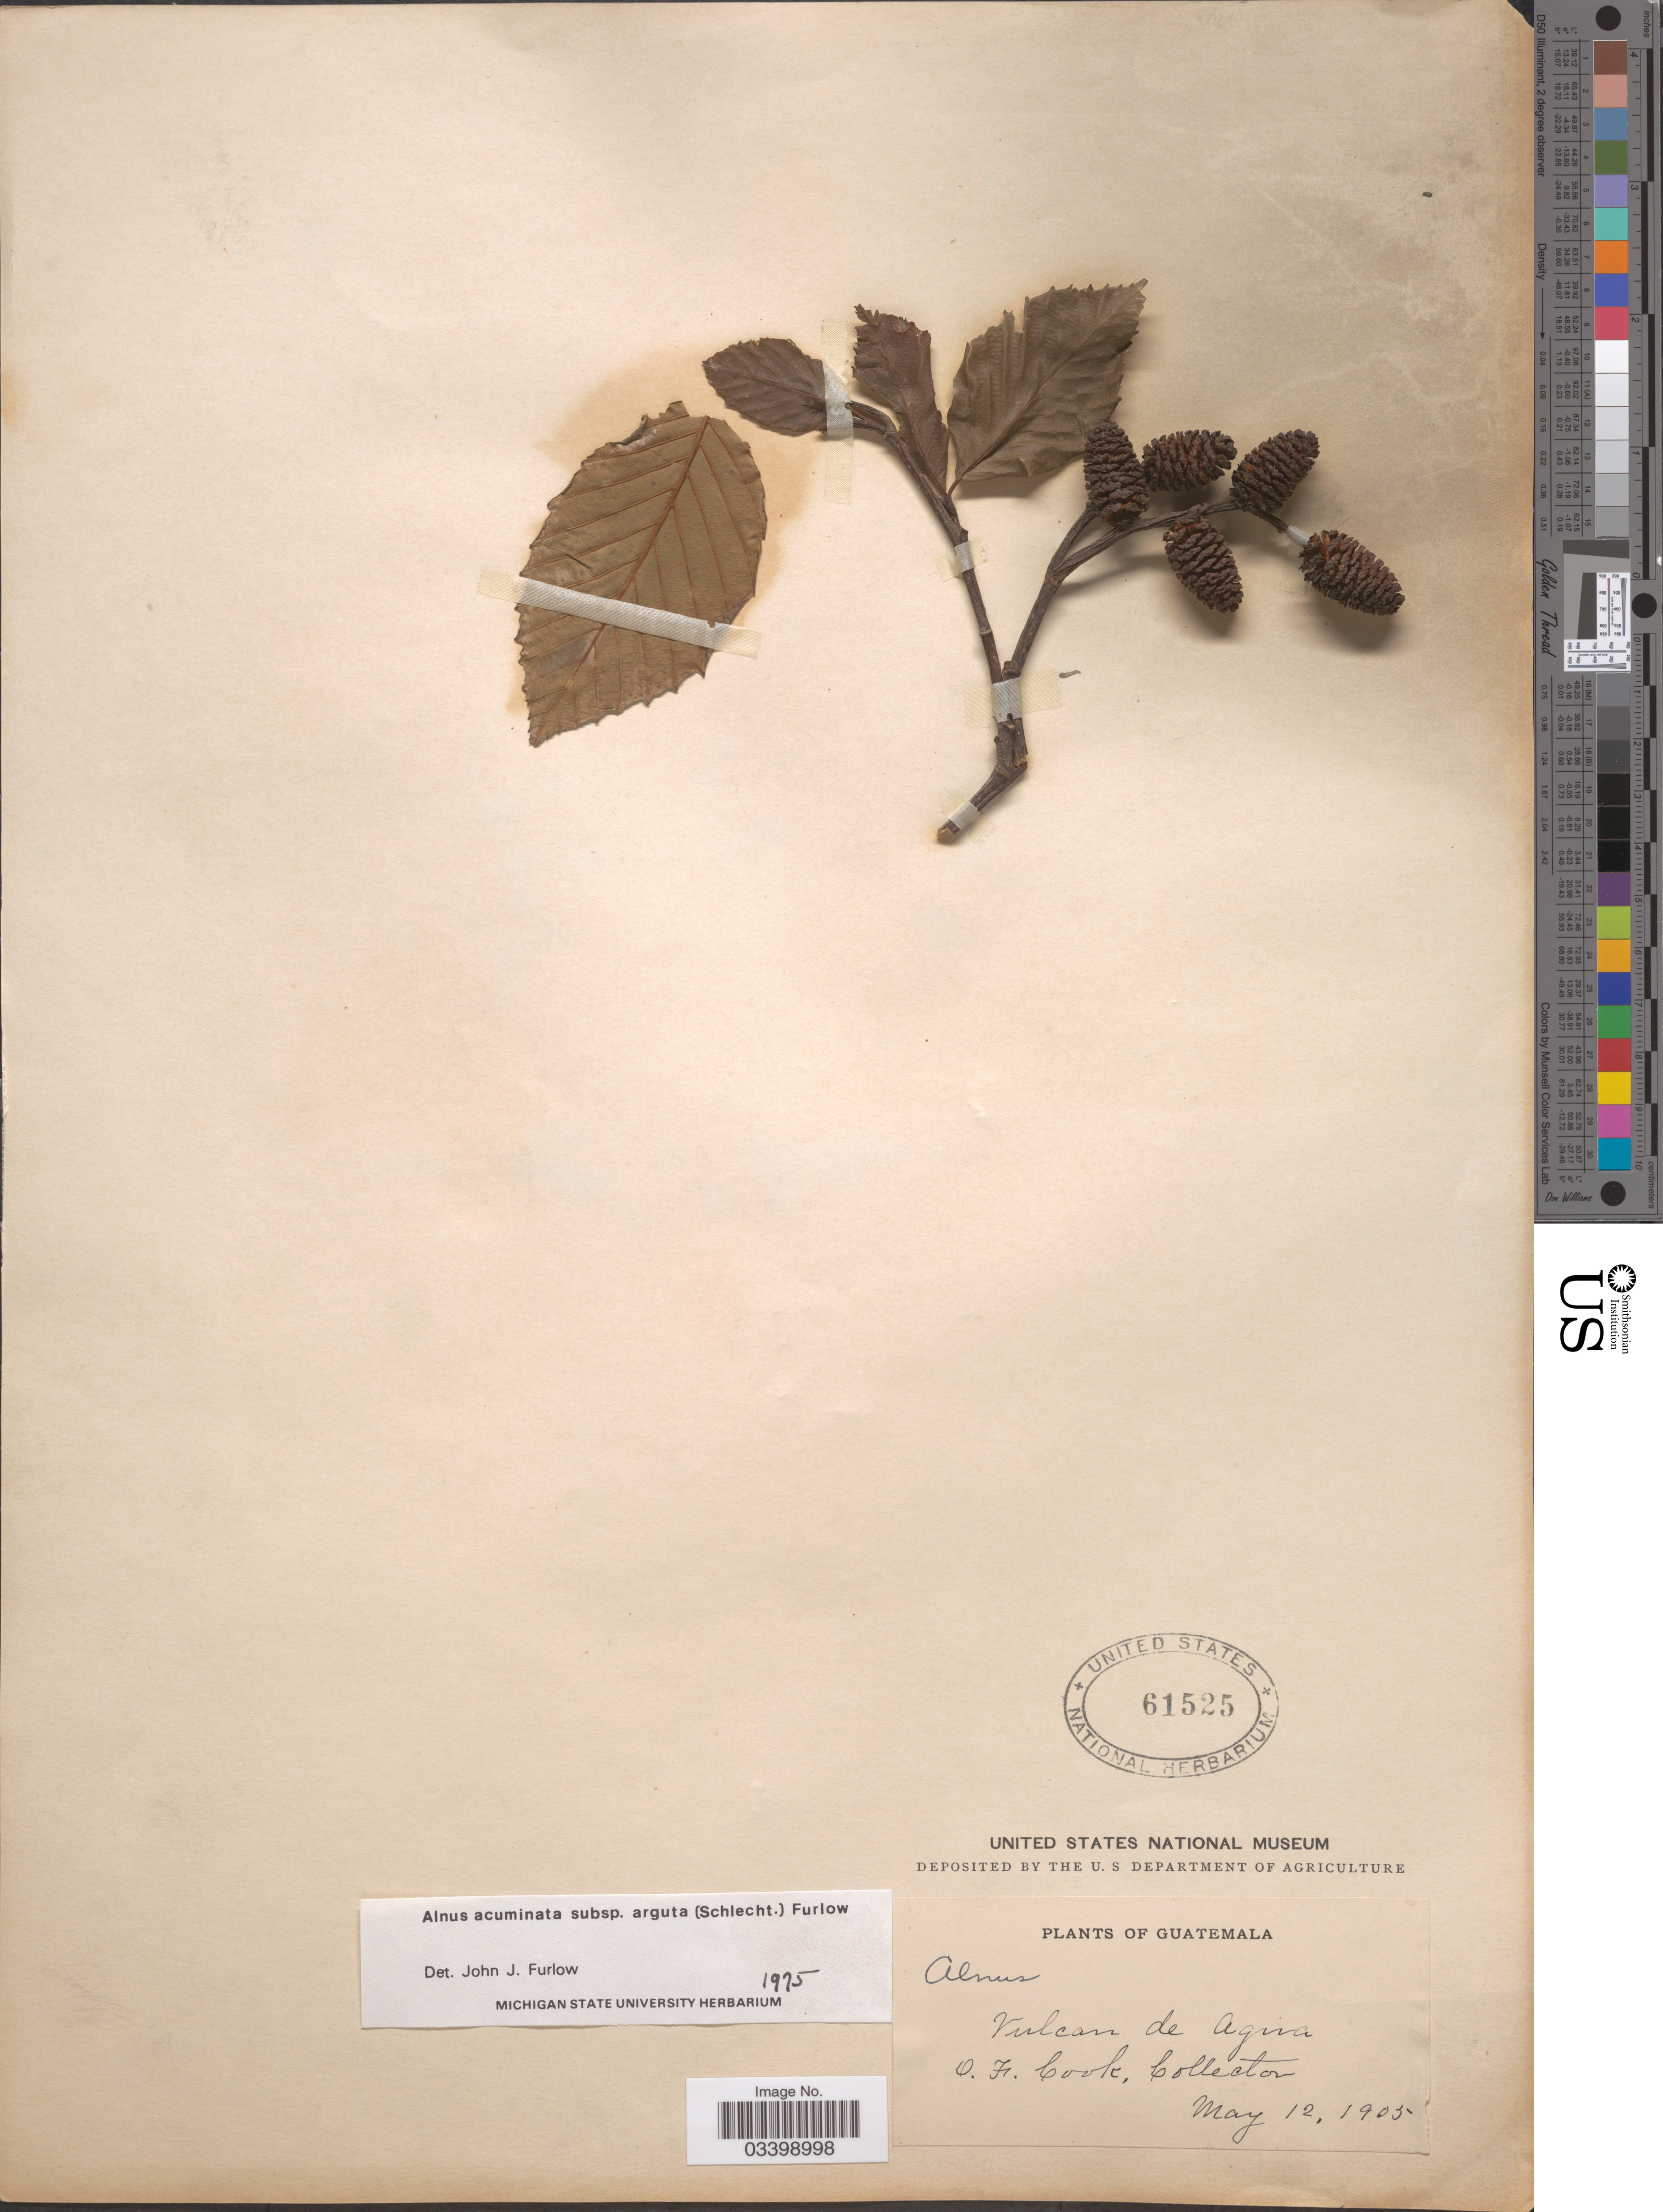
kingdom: Plantae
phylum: Tracheophyta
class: Magnoliopsida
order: Fagales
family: Betulaceae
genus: Alnus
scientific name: Alnus acuminata subsp. arguta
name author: (Schltdl.) Furlow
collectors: O. F. Cook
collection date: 1905-05-12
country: Guatemala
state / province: Guatemala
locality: Vulcan de Agua.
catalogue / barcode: US 61525